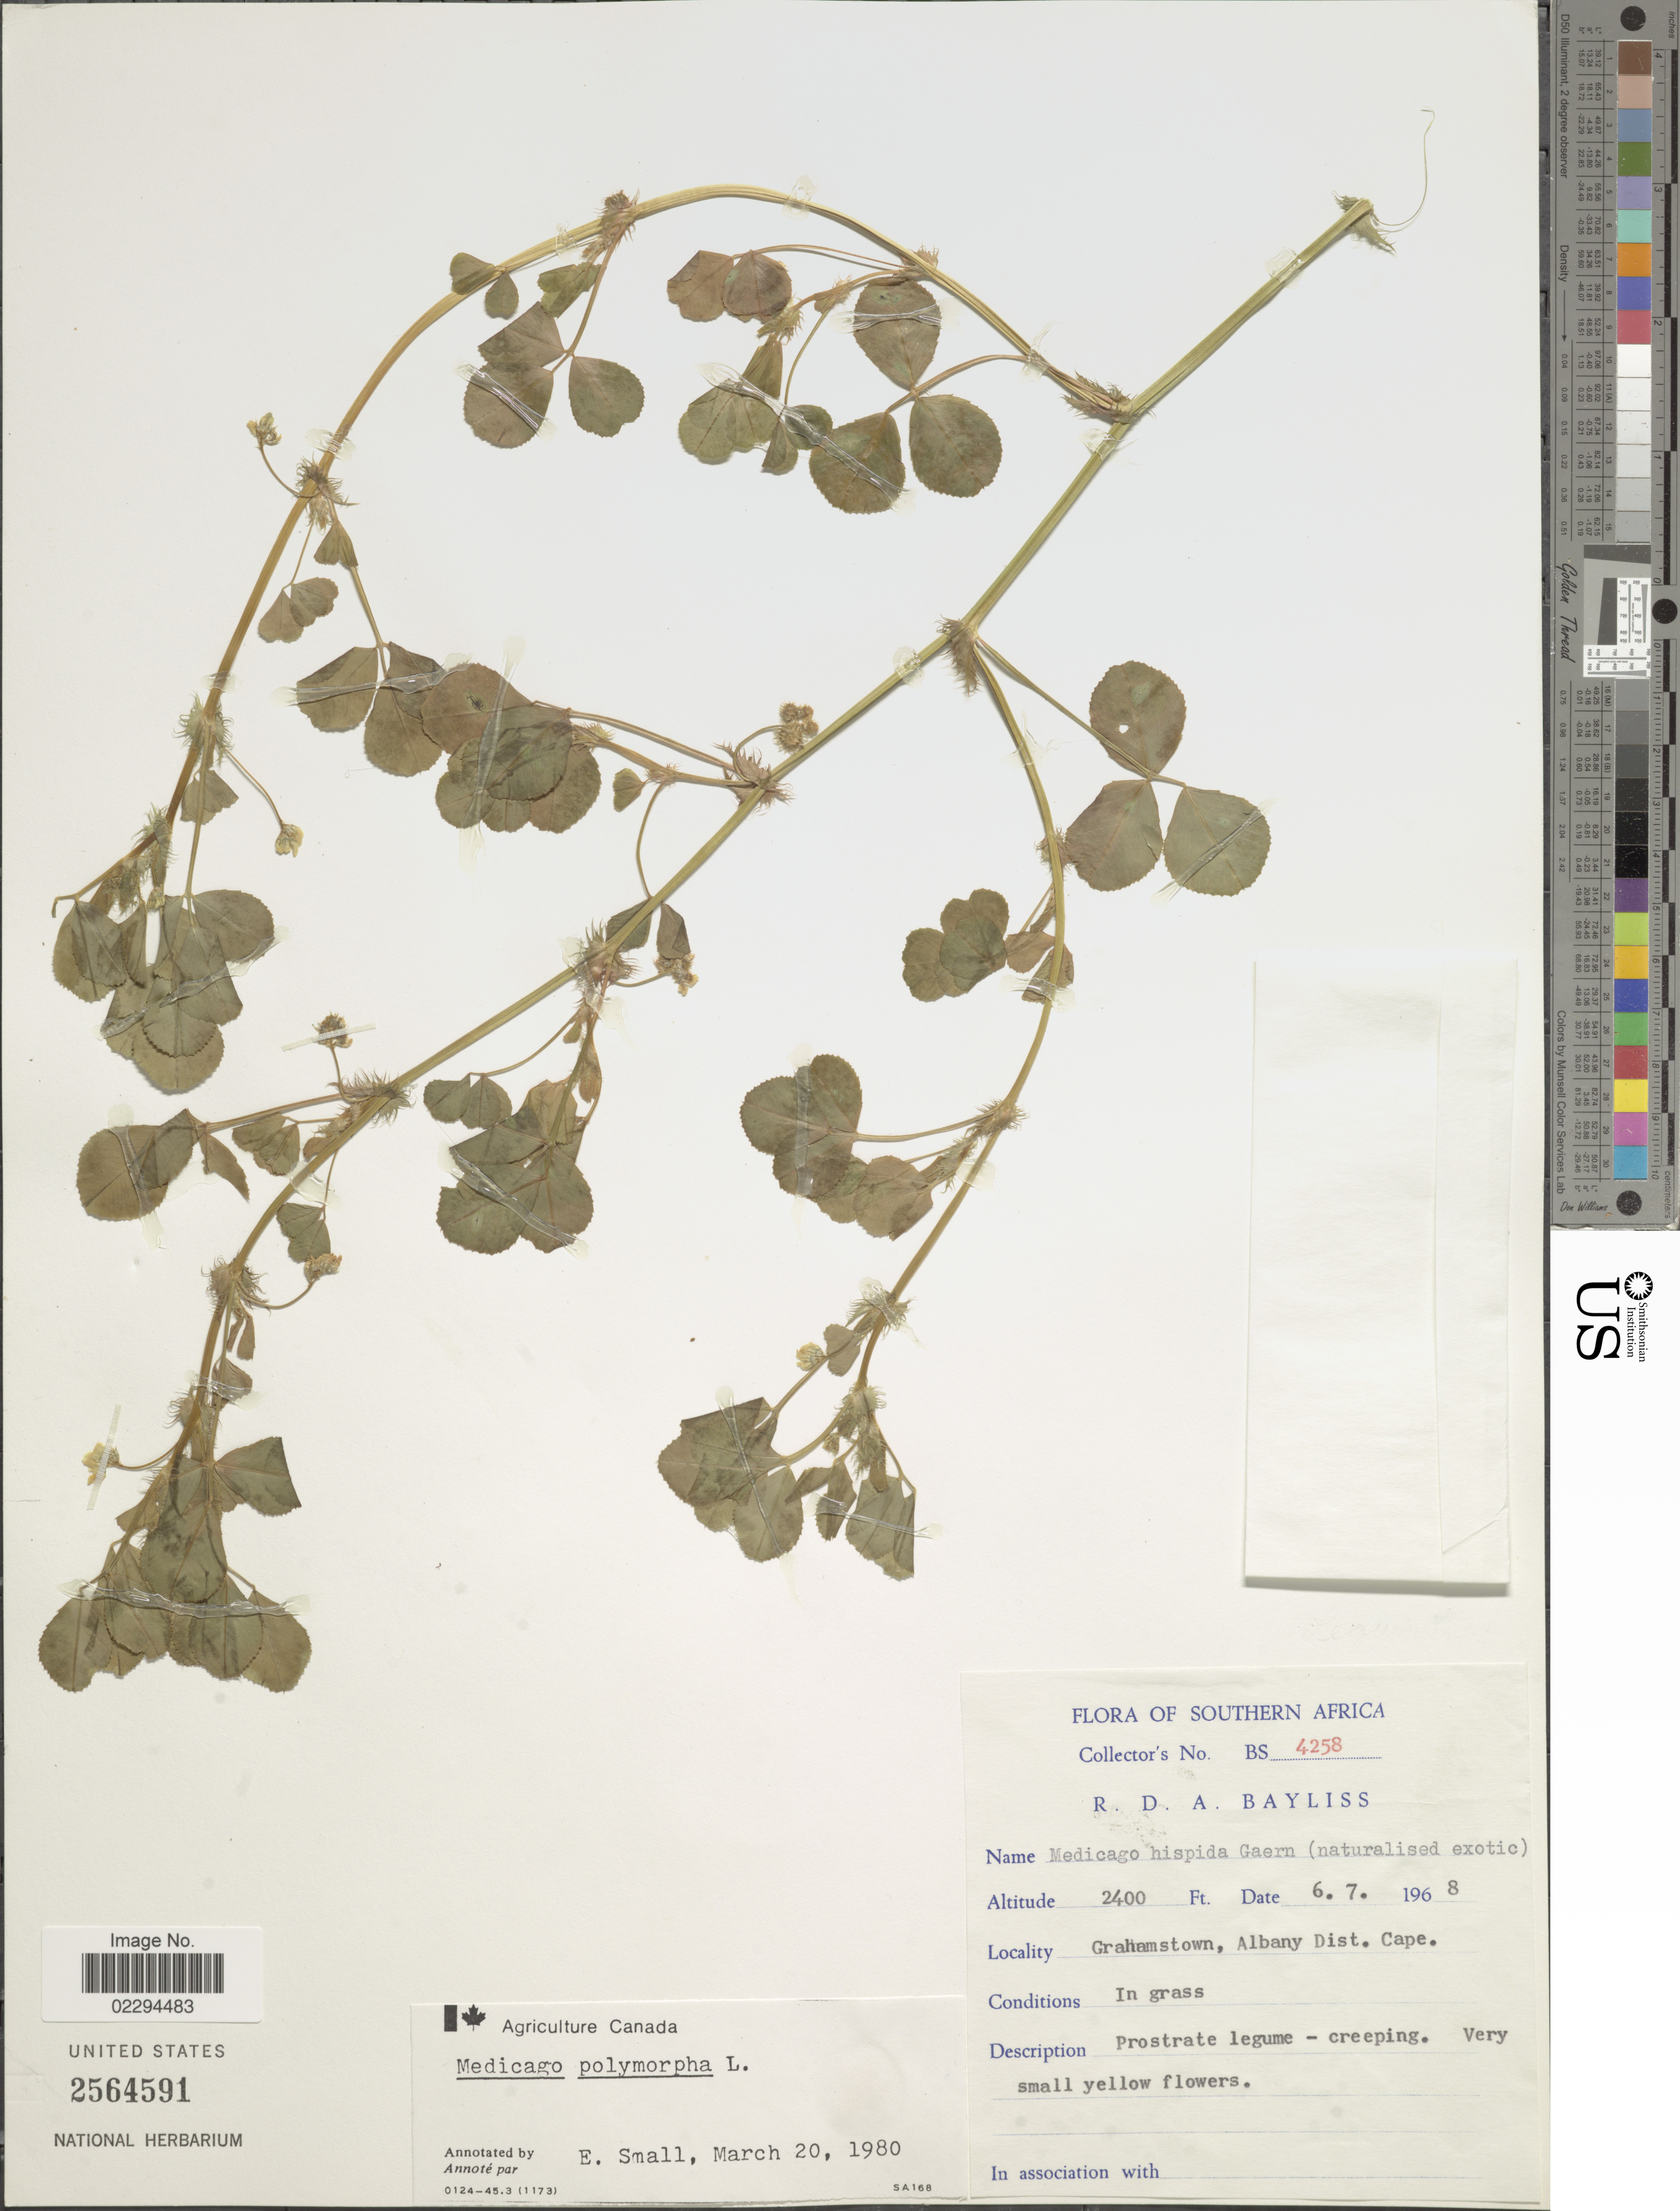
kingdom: Plantae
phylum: Tracheophyta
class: Magnoliopsida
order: Fabales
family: Fabaceae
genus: Medicago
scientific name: Medicago polymorpha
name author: L.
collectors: R. Bayliss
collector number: BS 4258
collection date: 1968-07-06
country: South Africa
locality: Grahamstown, Albany Dist. Cape.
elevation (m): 732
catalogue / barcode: US 2564591